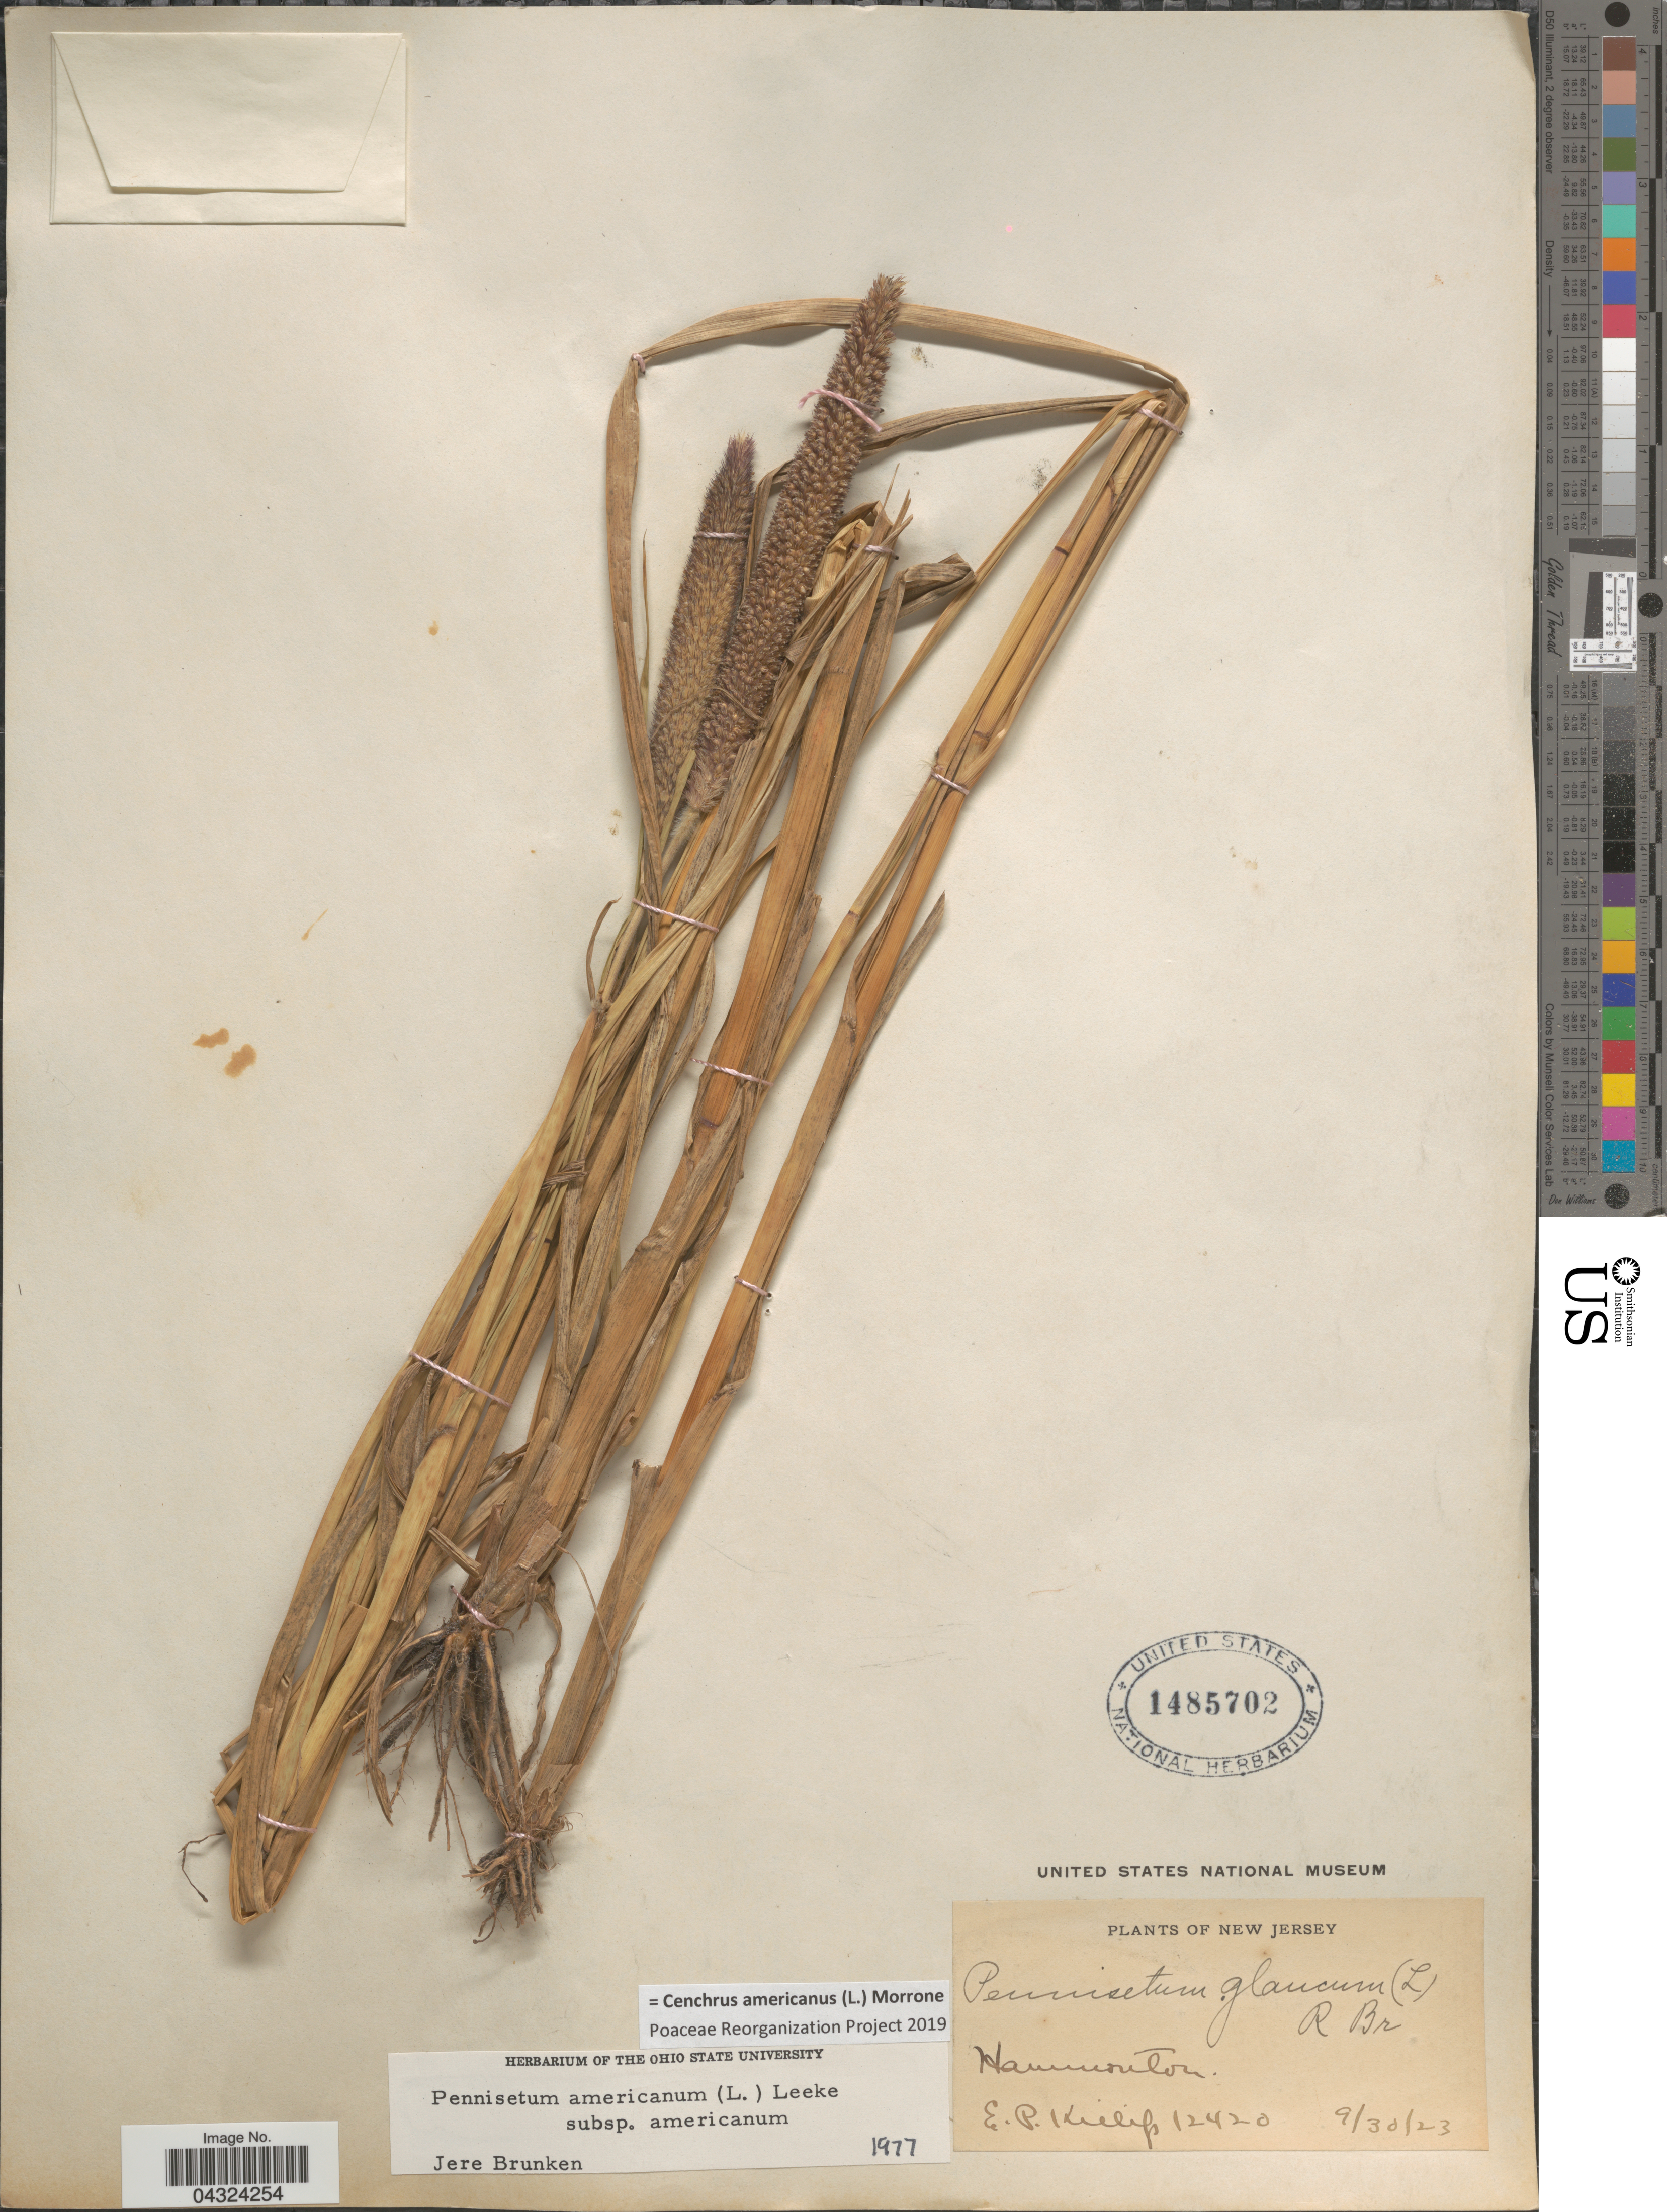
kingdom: Plantae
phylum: Tracheophyta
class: Liliopsida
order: Poales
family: Poaceae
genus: Cenchrus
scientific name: Cenchrus americanus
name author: (L.) Morrone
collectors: E. P. Killip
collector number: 12420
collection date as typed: Transcribed d/m/y: 30/9/23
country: United States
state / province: New Jersey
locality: Hammonton.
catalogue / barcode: US 1485702